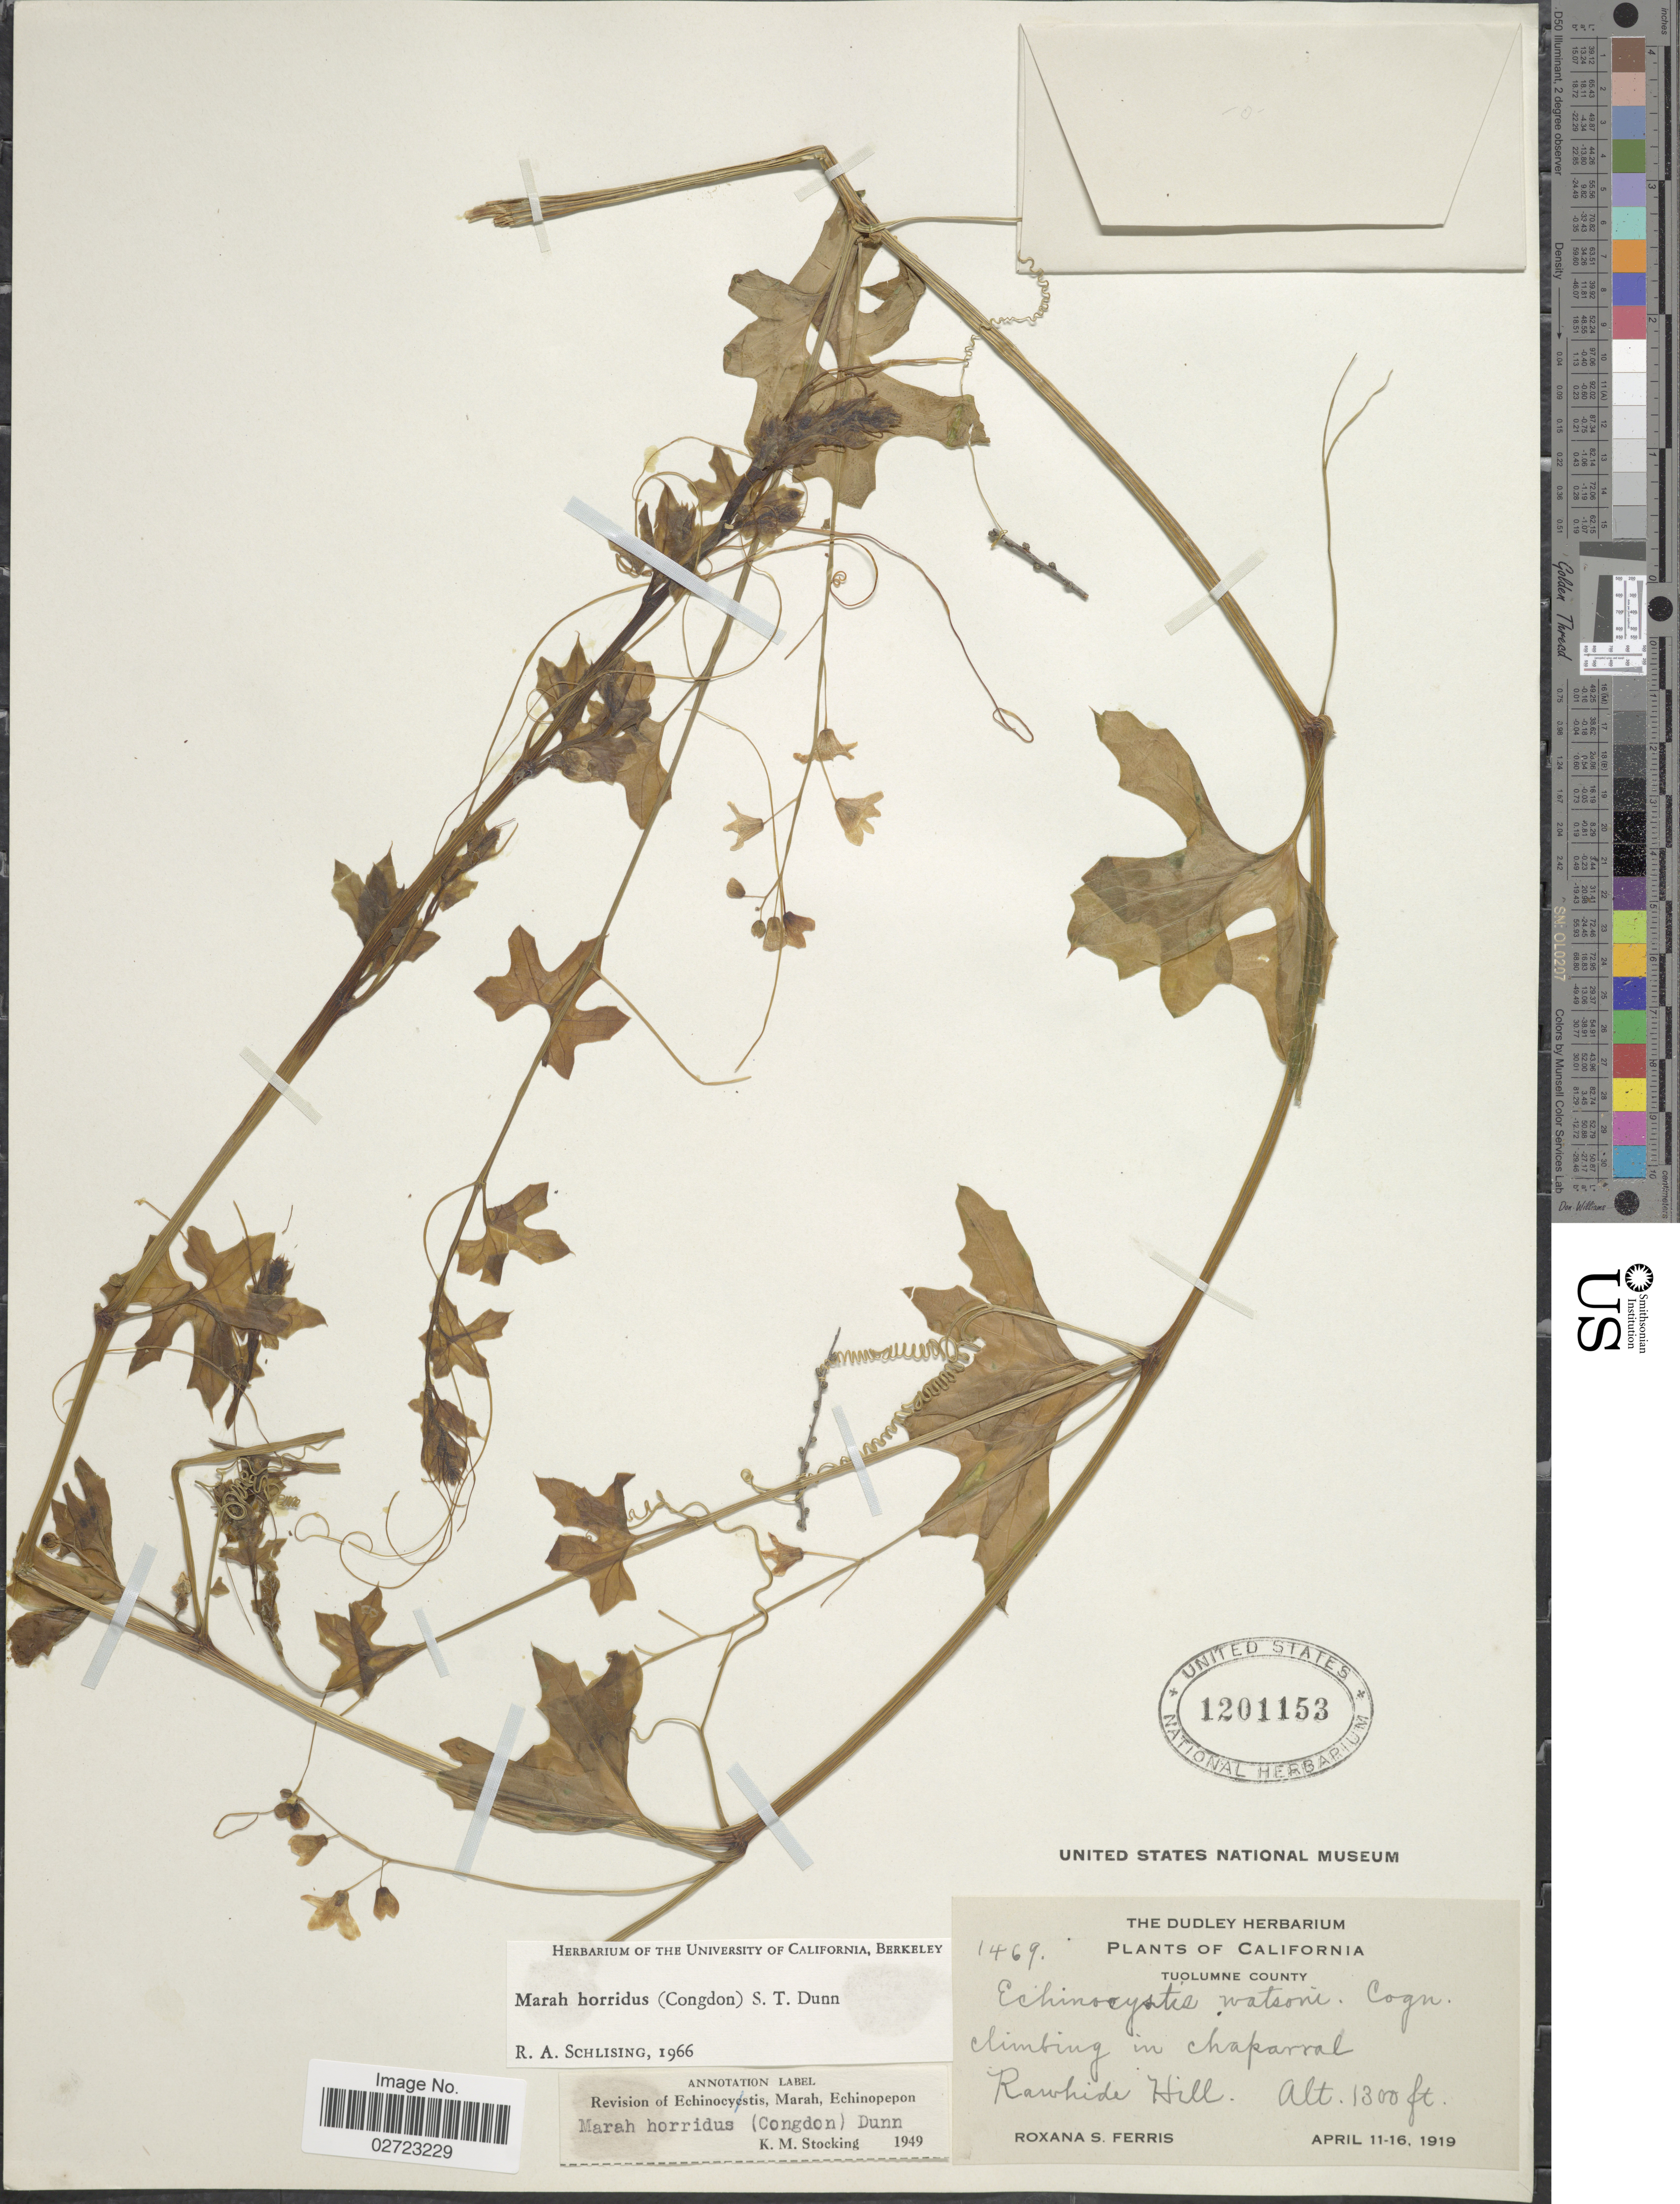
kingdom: Plantae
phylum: Tracheophyta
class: Magnoliopsida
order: Cucurbitales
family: Cucurbitaceae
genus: Marah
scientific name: Marah horrida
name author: (Congdon) Dunn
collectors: R. S. Ferris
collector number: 1469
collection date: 1919-04-11/1919-04-16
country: United States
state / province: California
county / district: Tuolumne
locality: Tuolumne County, in chaparral, Rawhide Hill.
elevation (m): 396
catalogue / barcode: US 1201153